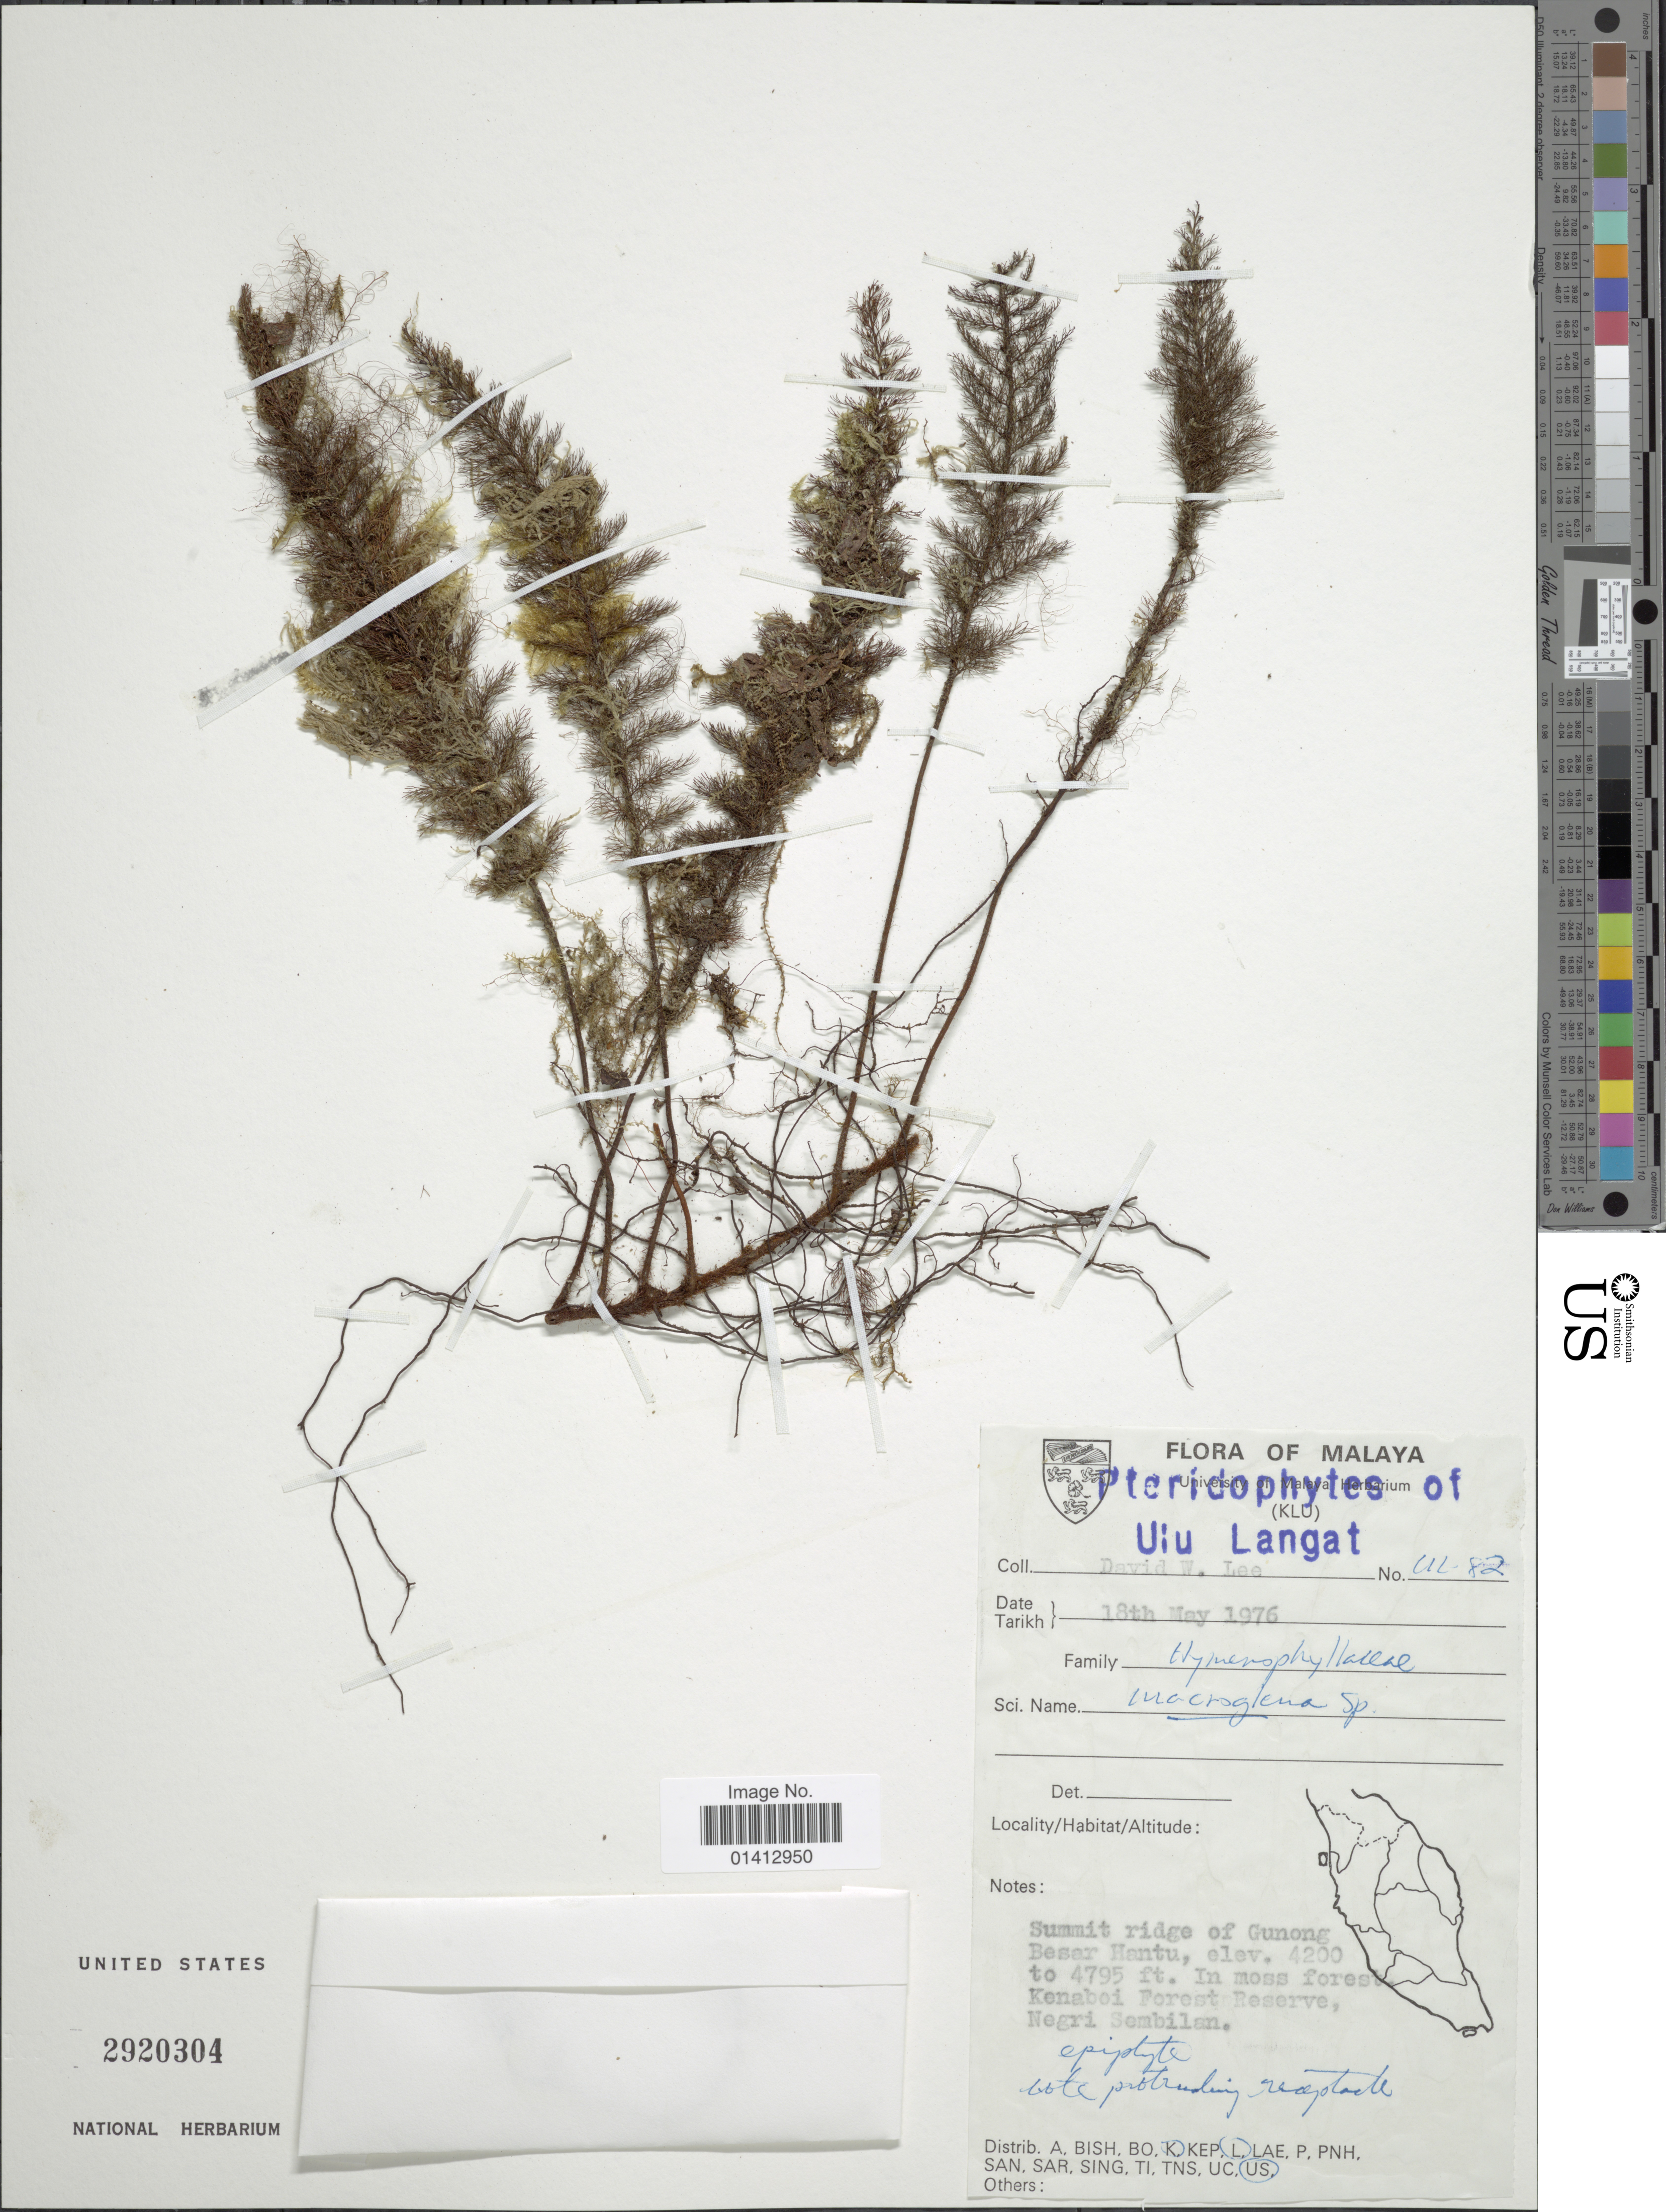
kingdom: Plantae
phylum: Tracheophyta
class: Polypodiopsida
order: Hymenophyllales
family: Hymenophyllaceae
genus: Crepidomanes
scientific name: Crepidomanes sp.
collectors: D. Lee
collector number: UL-82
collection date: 1976-05-18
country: Malaysia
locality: Malaya, Summit ridge of Gunong Besar hantu. In moss forest Kenaboi Forest Reserve, Negri Sembilan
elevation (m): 1280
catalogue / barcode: US 2920304